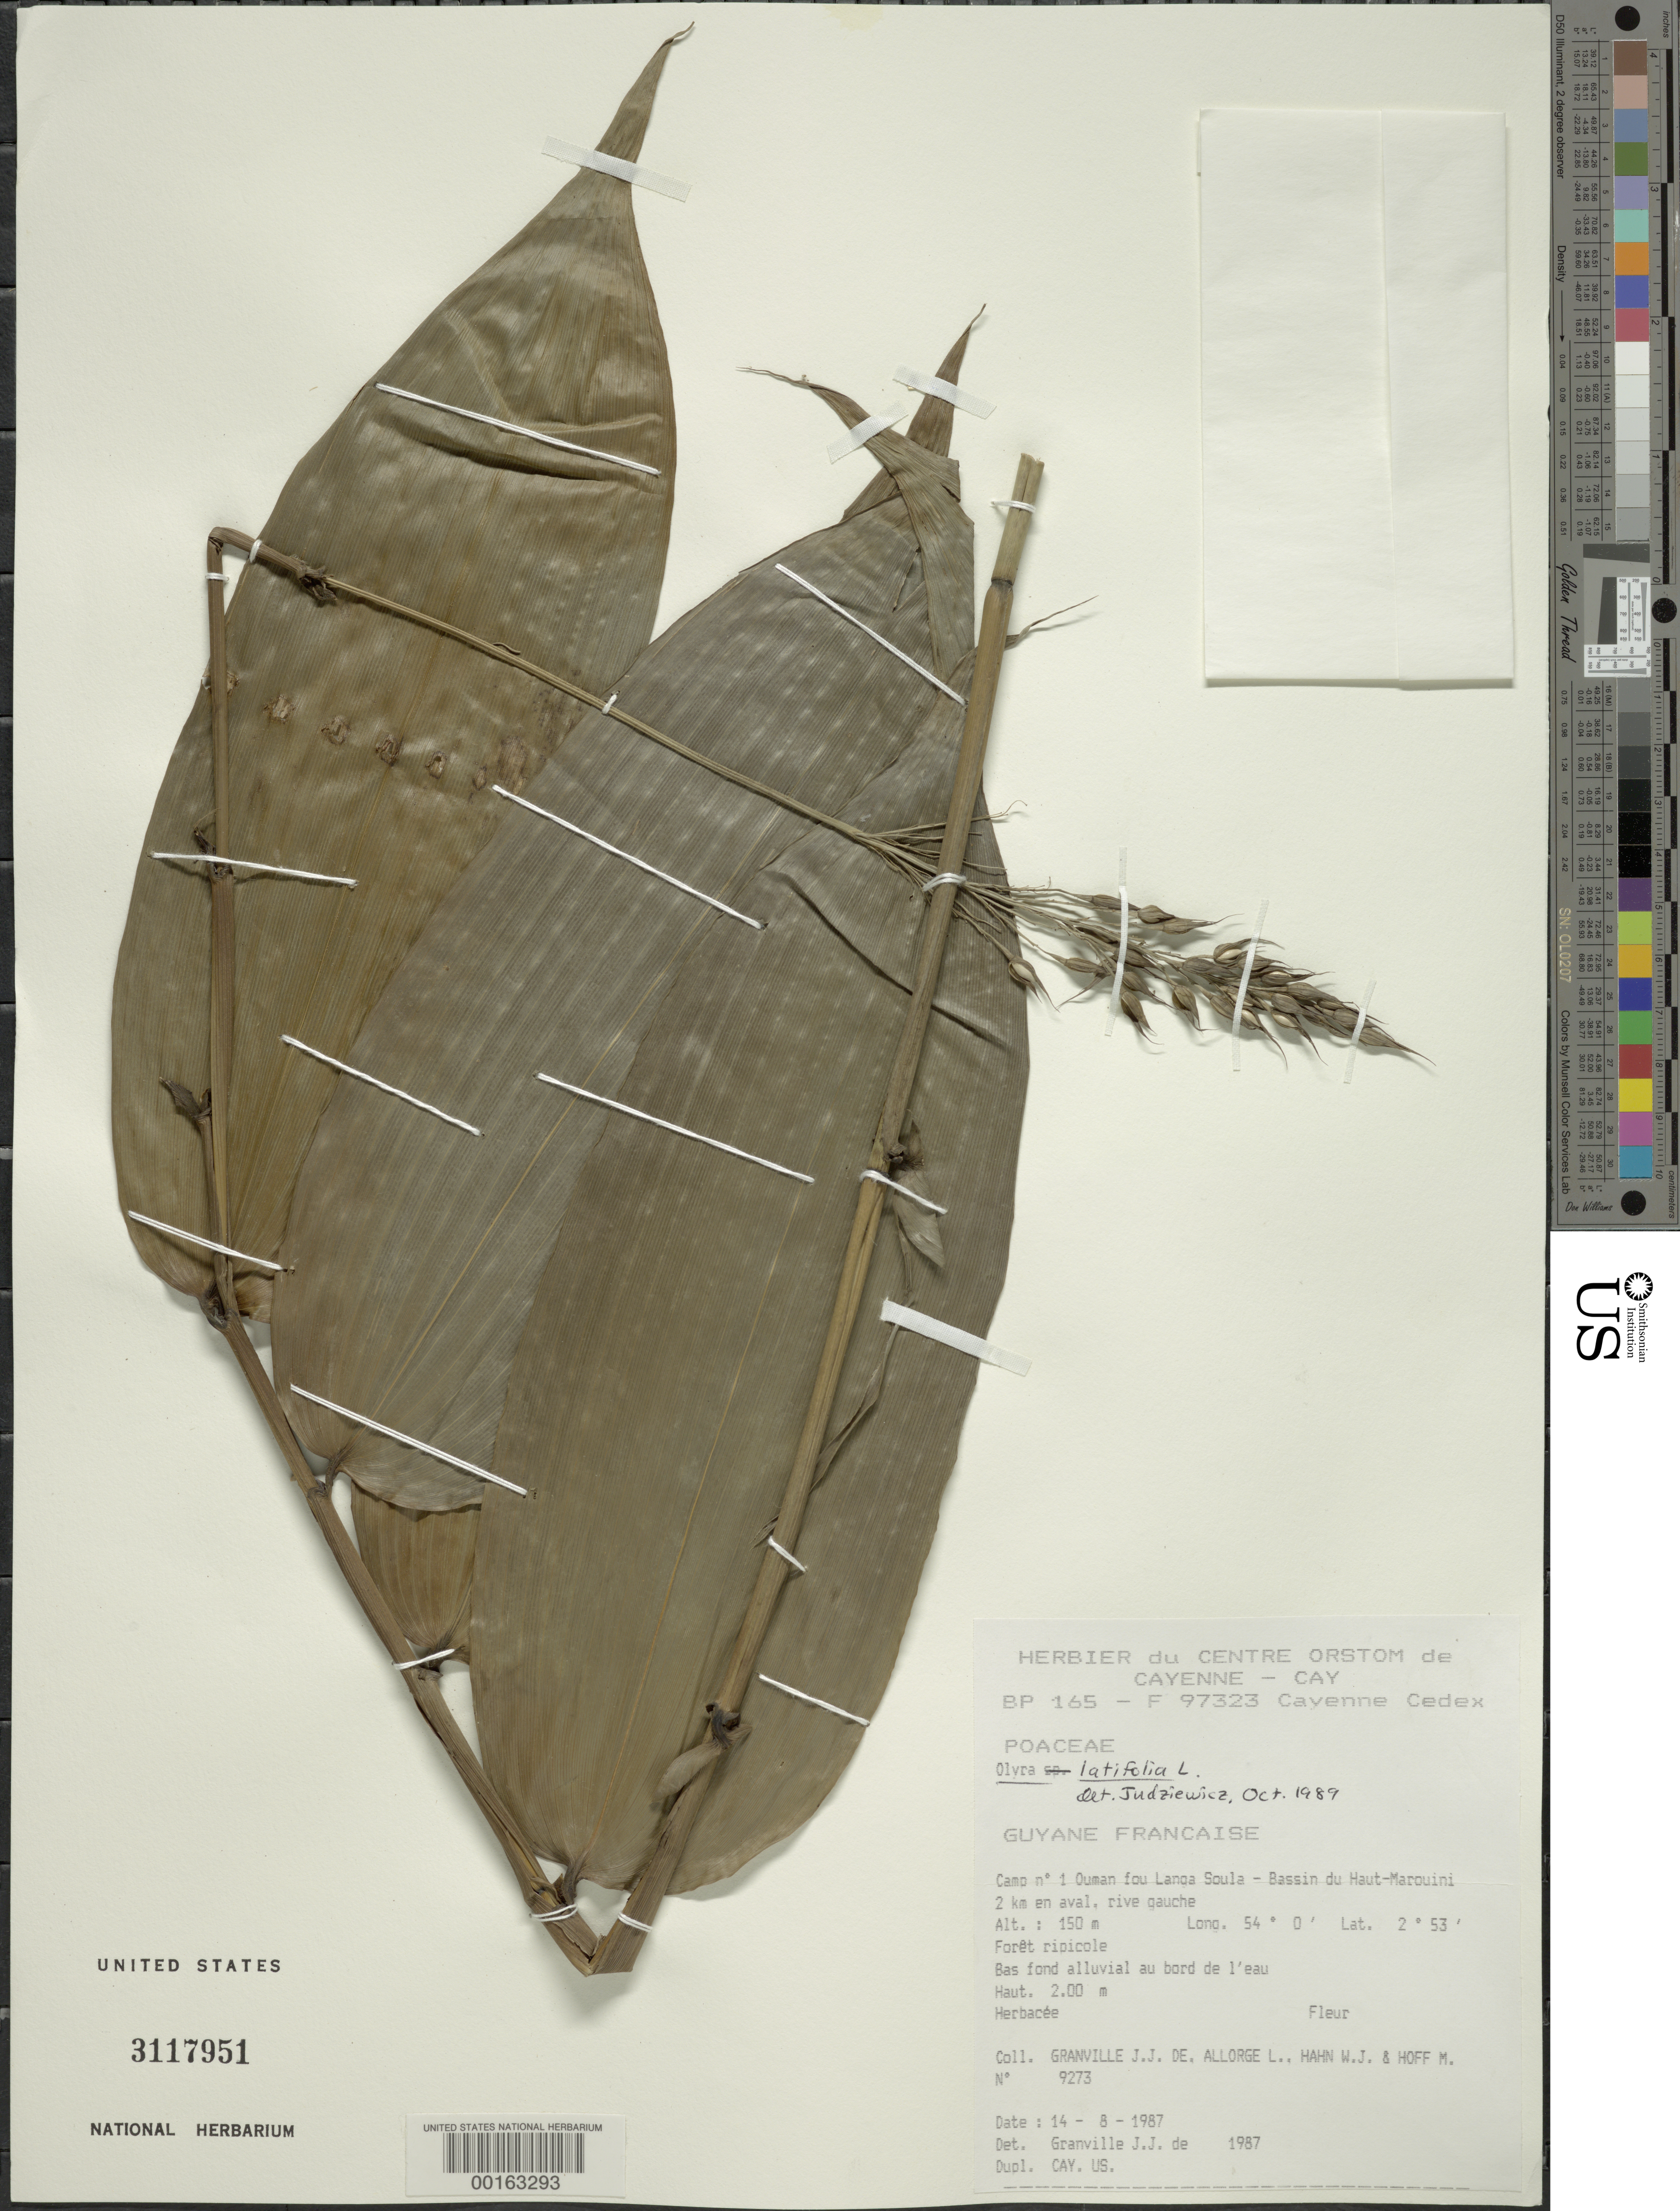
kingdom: Plantae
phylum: Tracheophyta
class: Liliopsida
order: Poales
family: Poaceae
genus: Olyra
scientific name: Olyra latifolia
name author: L.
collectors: J.-J. de Granville, L. Allorge, W. J. Hahn & M. Hoff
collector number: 9273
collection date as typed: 14 Aug 1987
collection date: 1987-08-14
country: French Guiana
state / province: Saint-Laurent-du-Maroni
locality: Bassin du hout-marouini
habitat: Forest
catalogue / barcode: US 3117951